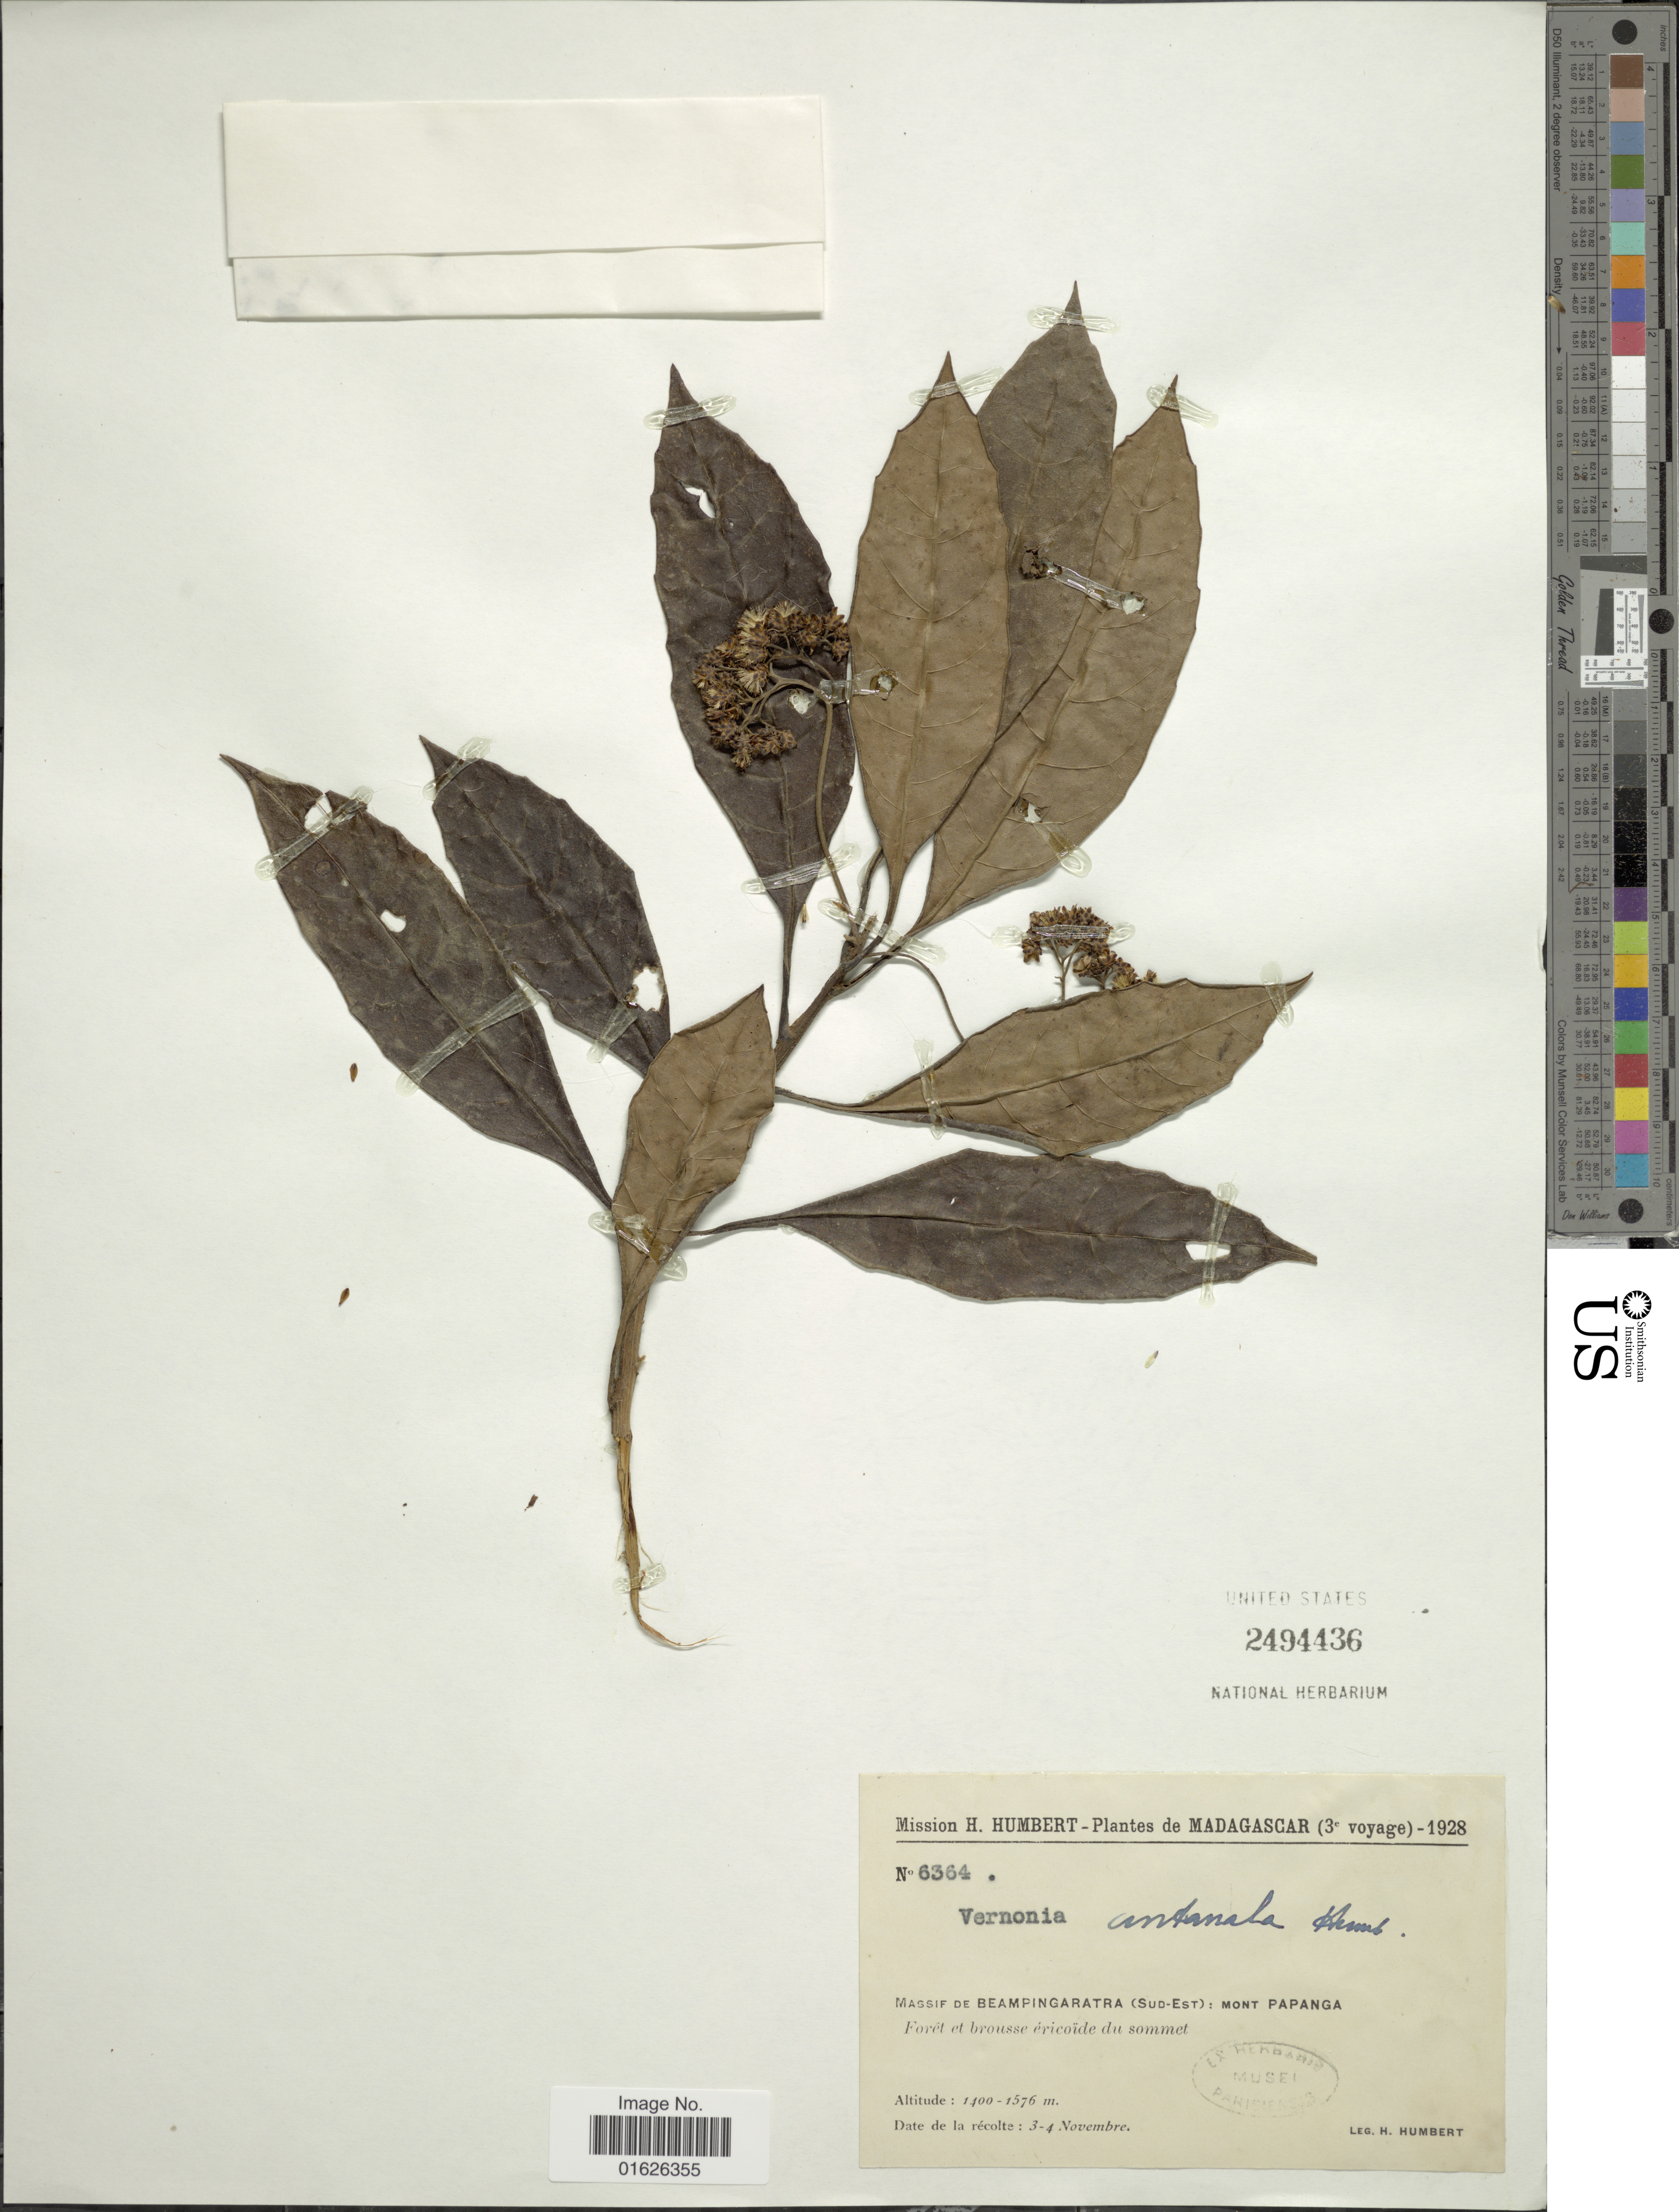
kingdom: Plantae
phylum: Tracheophyta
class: Magnoliopsida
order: Asterales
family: Asteraceae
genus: Gymnanthemum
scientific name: Gymnanthemum antanalum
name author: (Humbert) H. Rob.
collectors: H. Humbert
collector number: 6364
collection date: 1928-11-03/1928-11-04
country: Madagascar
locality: Massif de Beampingaratra ( Sud - Est ): Mont Papanga, foret et brouse ericoide du sommet.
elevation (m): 1400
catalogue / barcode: US 2494436